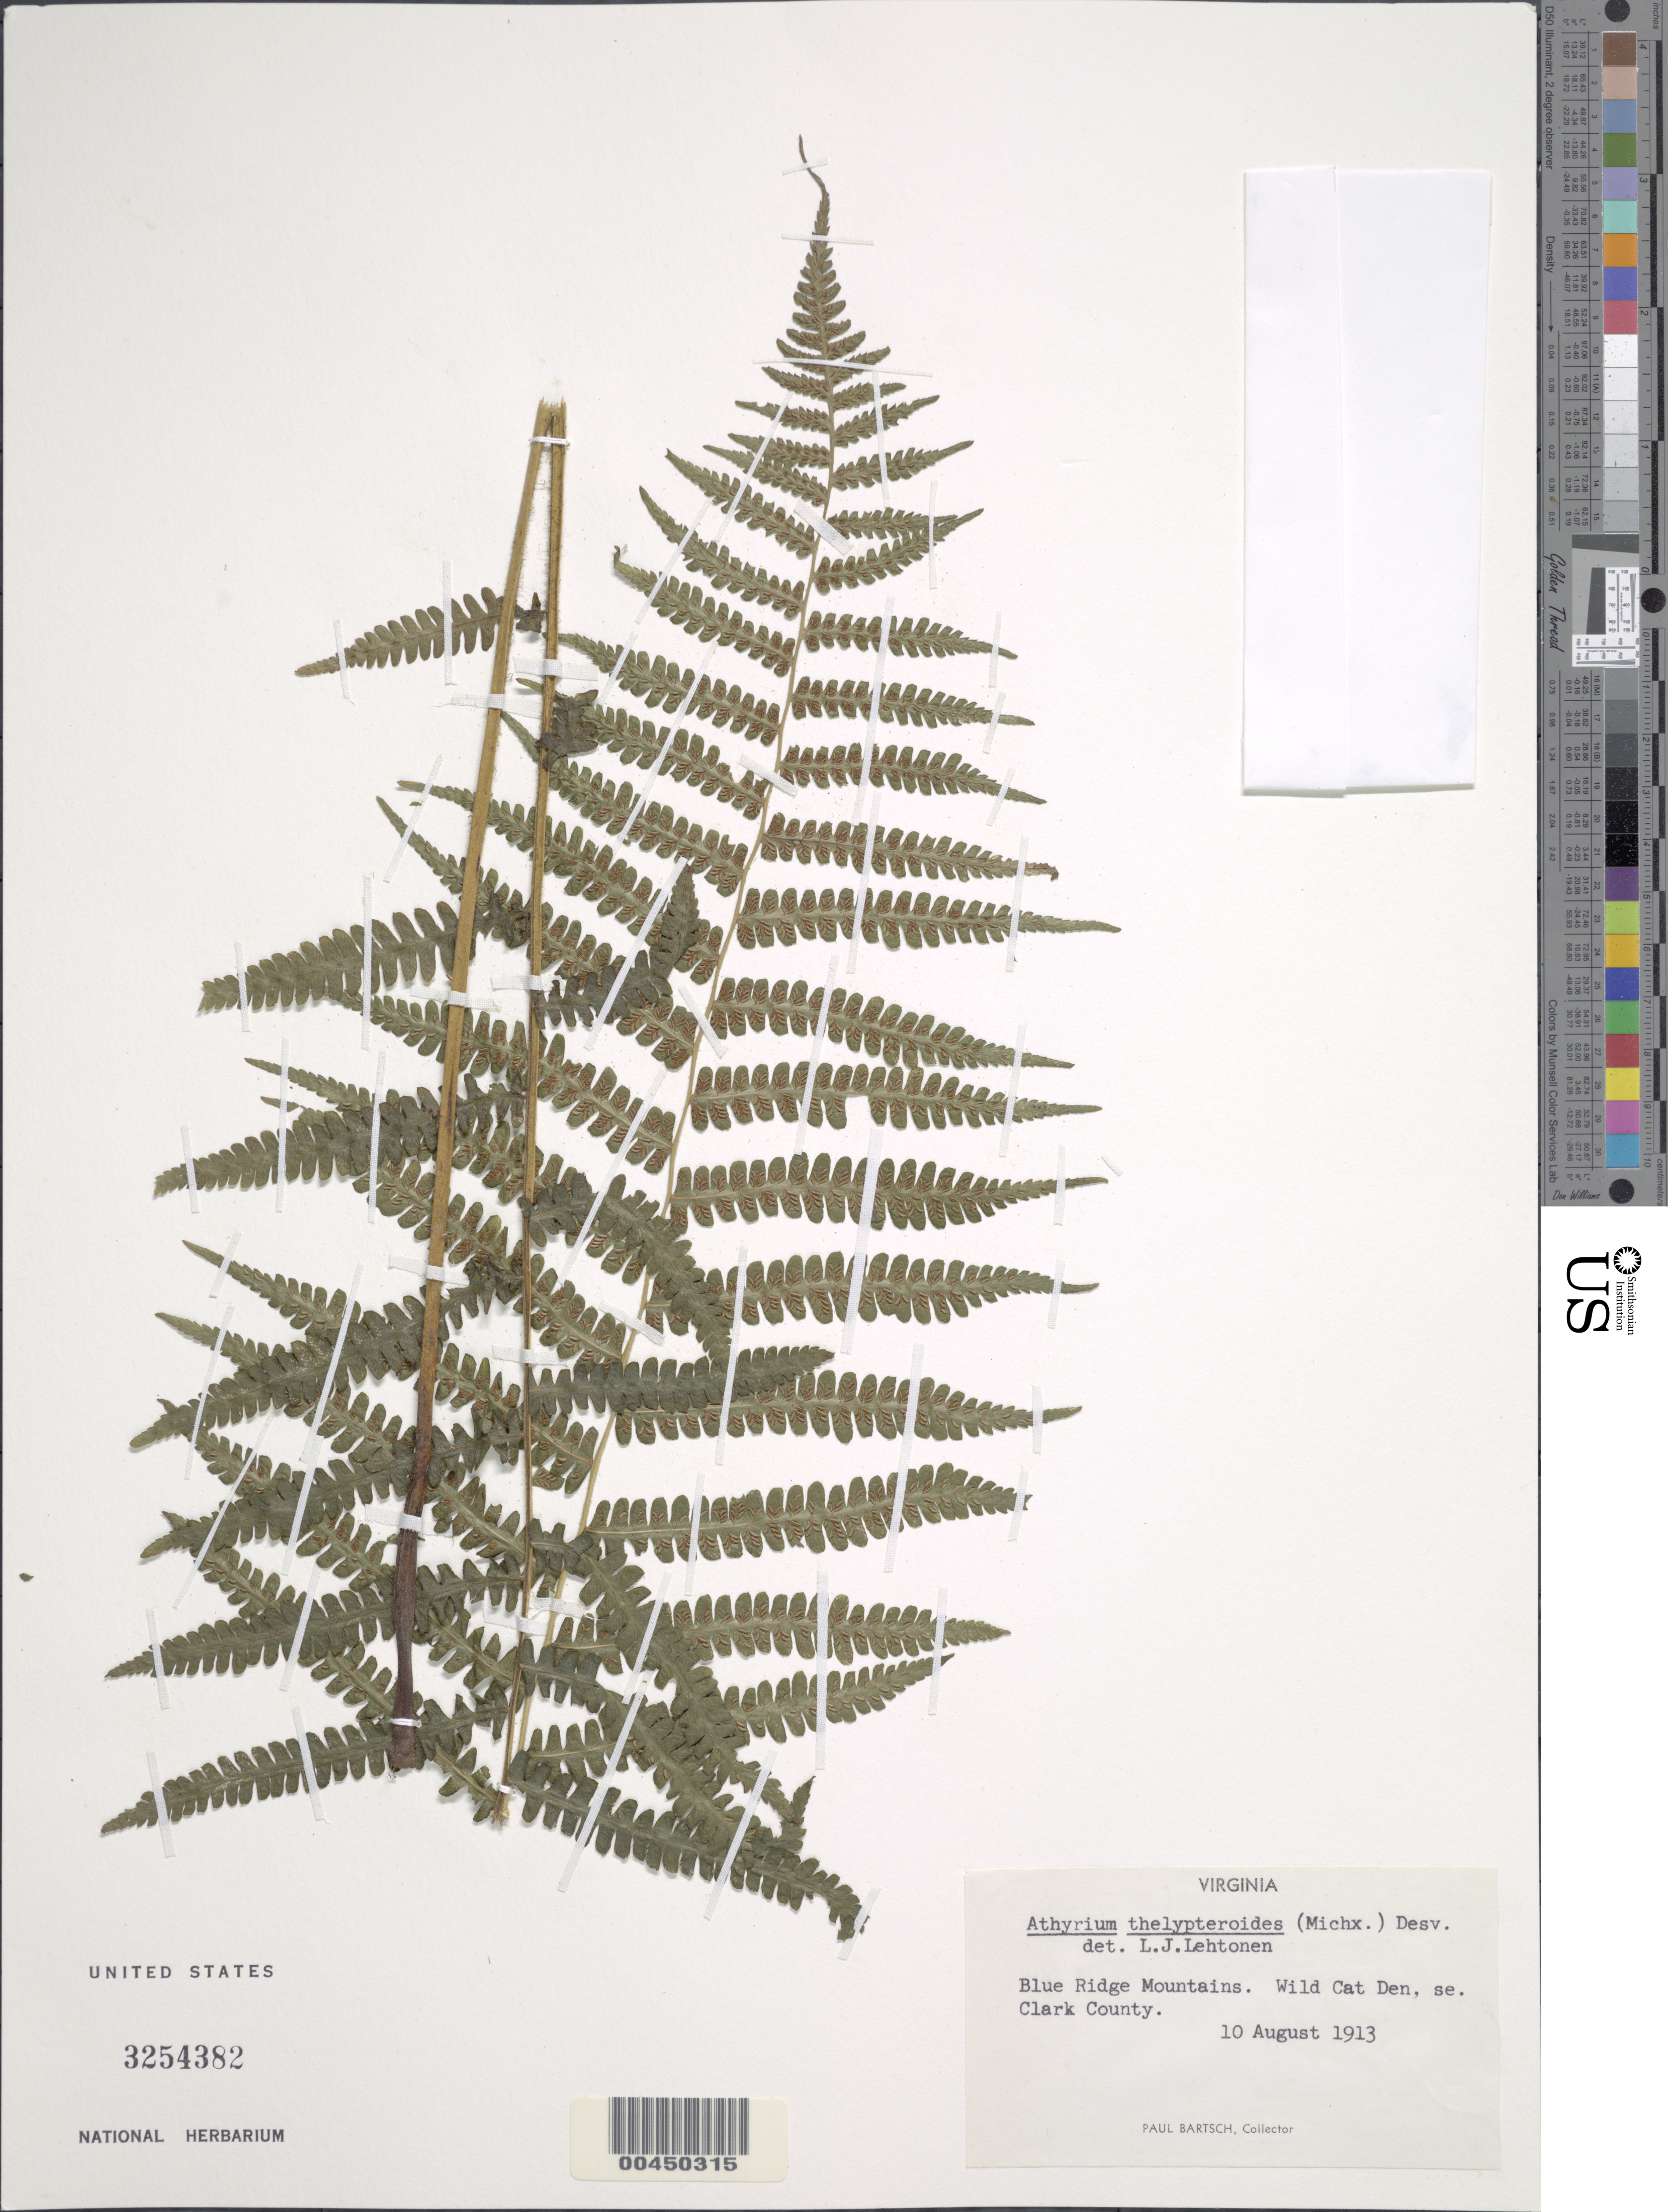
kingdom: Plantae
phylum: Tracheophyta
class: Polypodiopsida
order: Polypodiales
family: Athyriaceae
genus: Deparia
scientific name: Deparia acrostichoides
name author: (Sw.) M. Kato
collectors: P. Bartsch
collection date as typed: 10 Aug 1913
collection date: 1913-08-10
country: United States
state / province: Virginia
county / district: Clarke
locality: Blue ridge mountains, wild cat den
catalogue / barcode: US 3254382